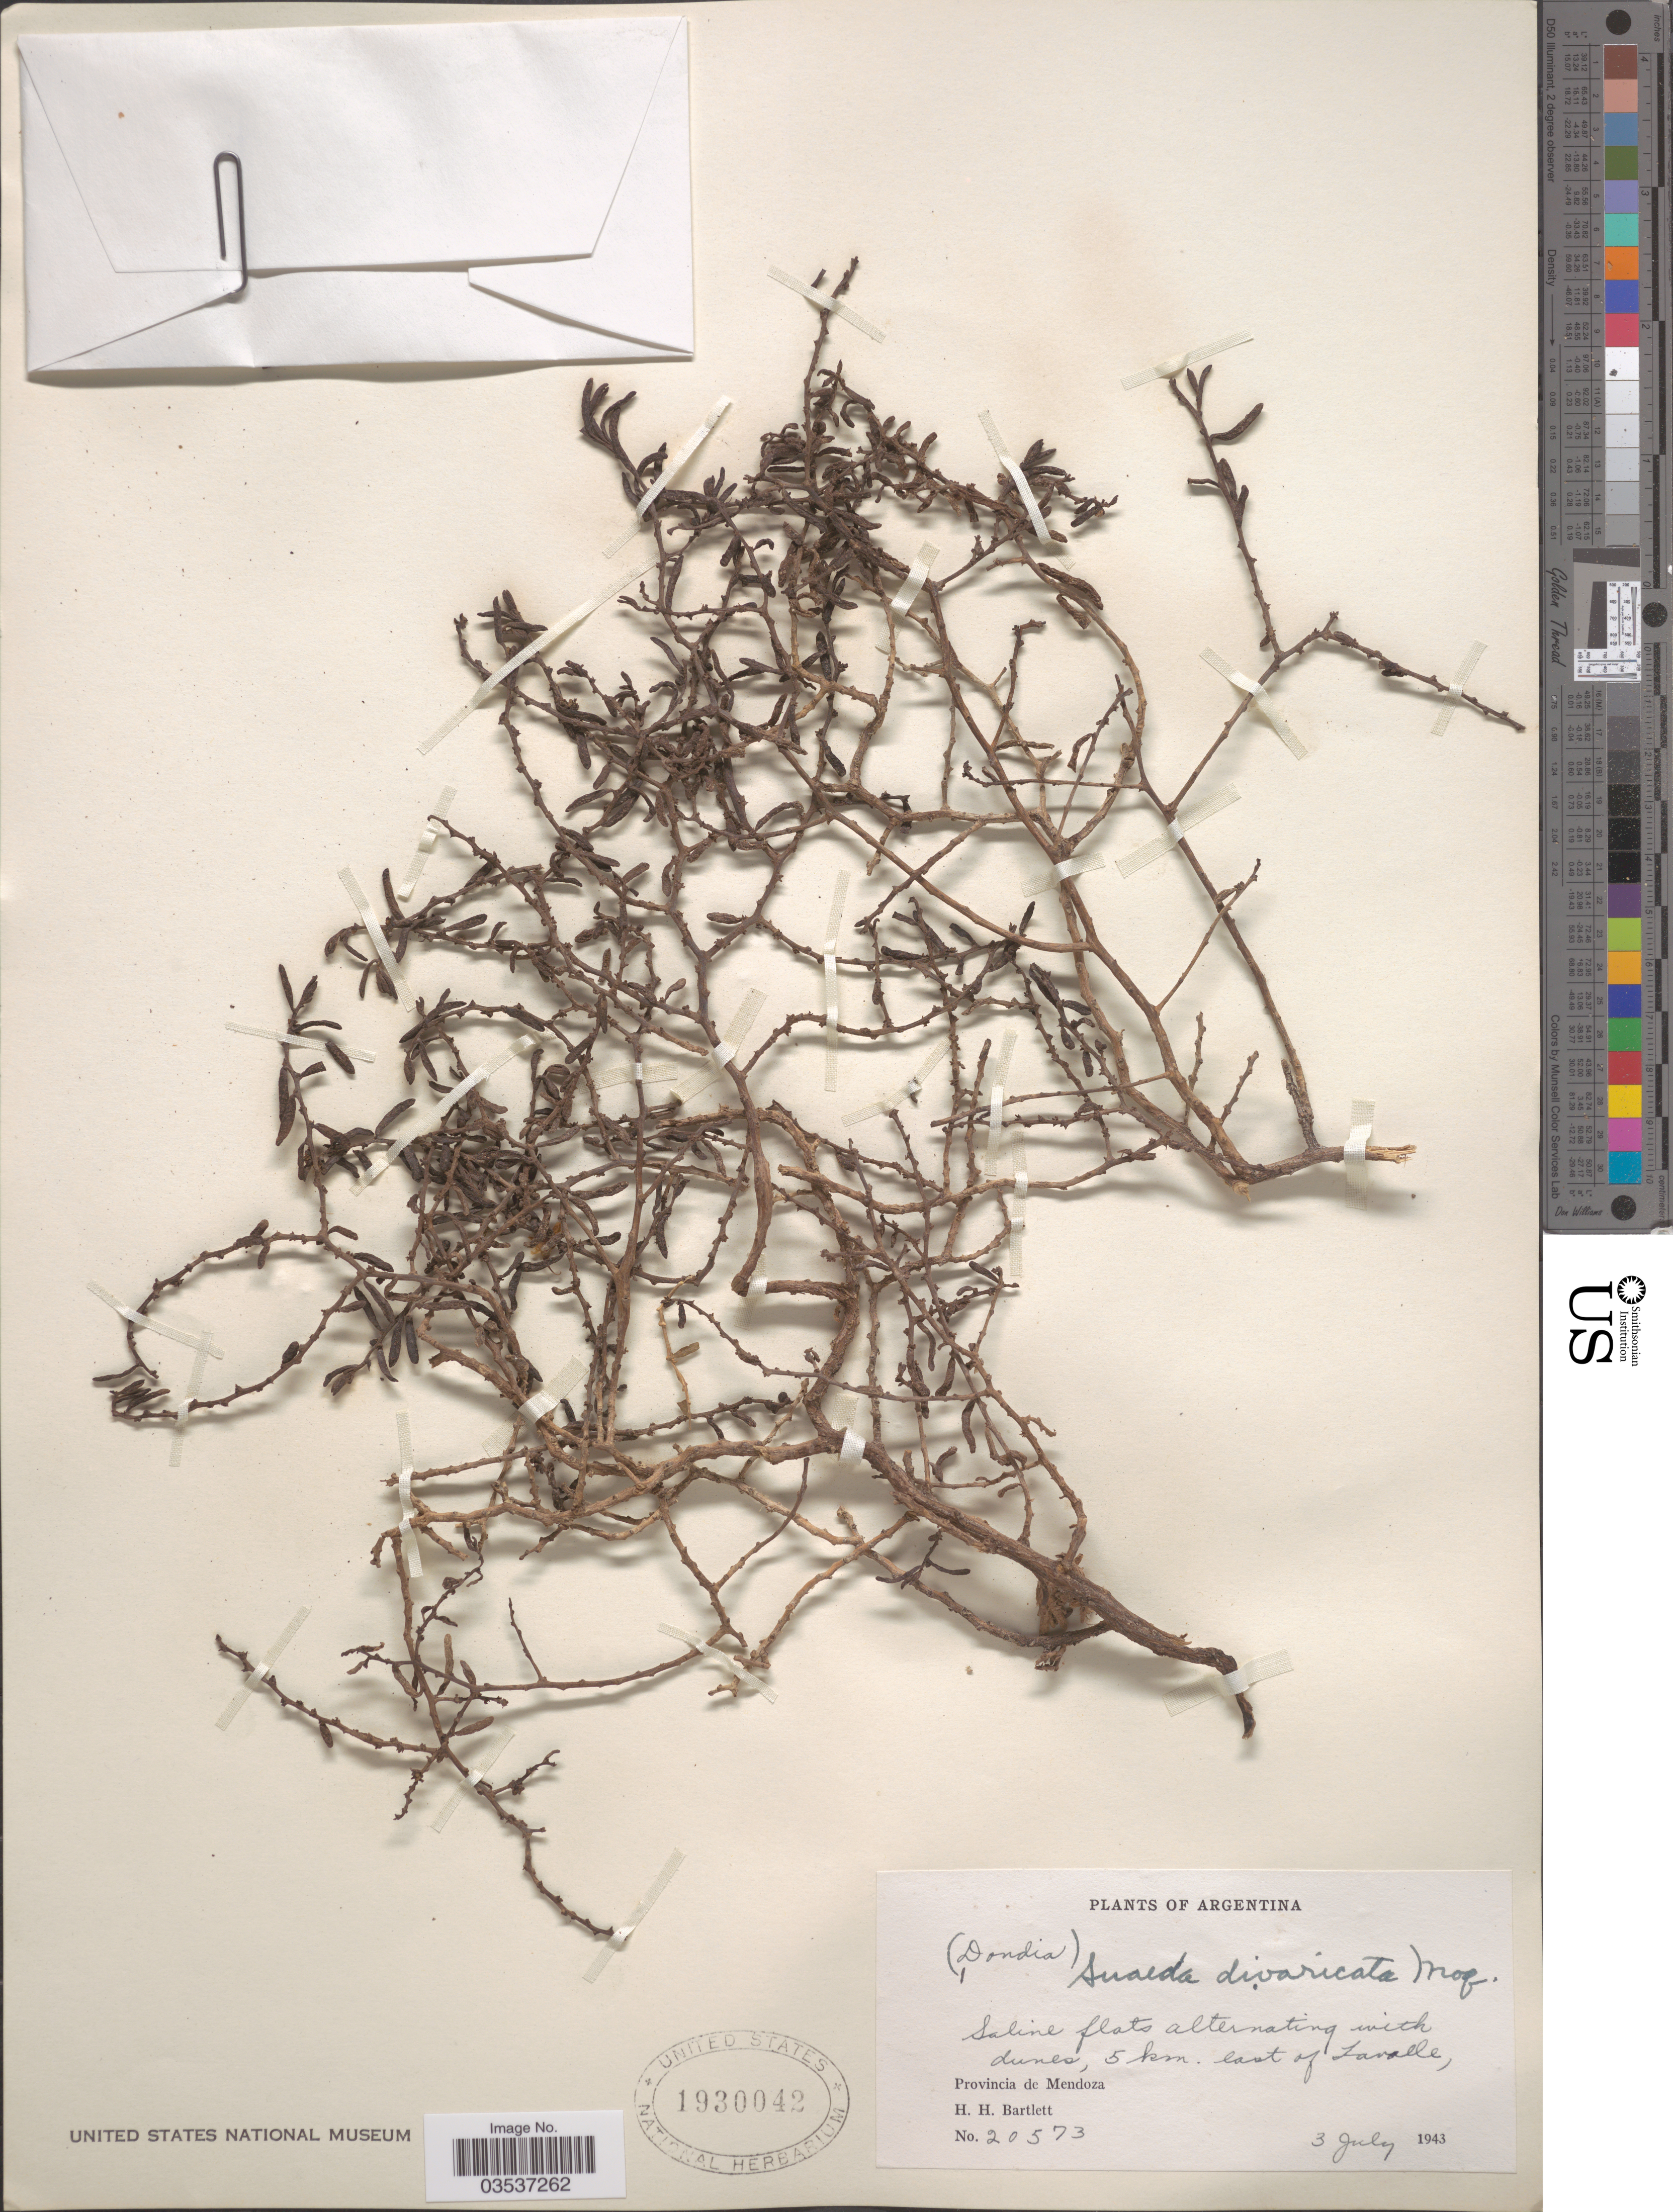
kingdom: Plantae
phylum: Tracheophyta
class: Magnoliopsida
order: Caryophyllales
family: Amaranthaceae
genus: Suaeda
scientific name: Suaeda divaricata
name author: Moq.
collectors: H. H. Bartlett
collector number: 20573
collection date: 1943-07-03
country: Argentina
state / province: Mendoza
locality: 5 km. east of Lavalle.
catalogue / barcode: US 1930042